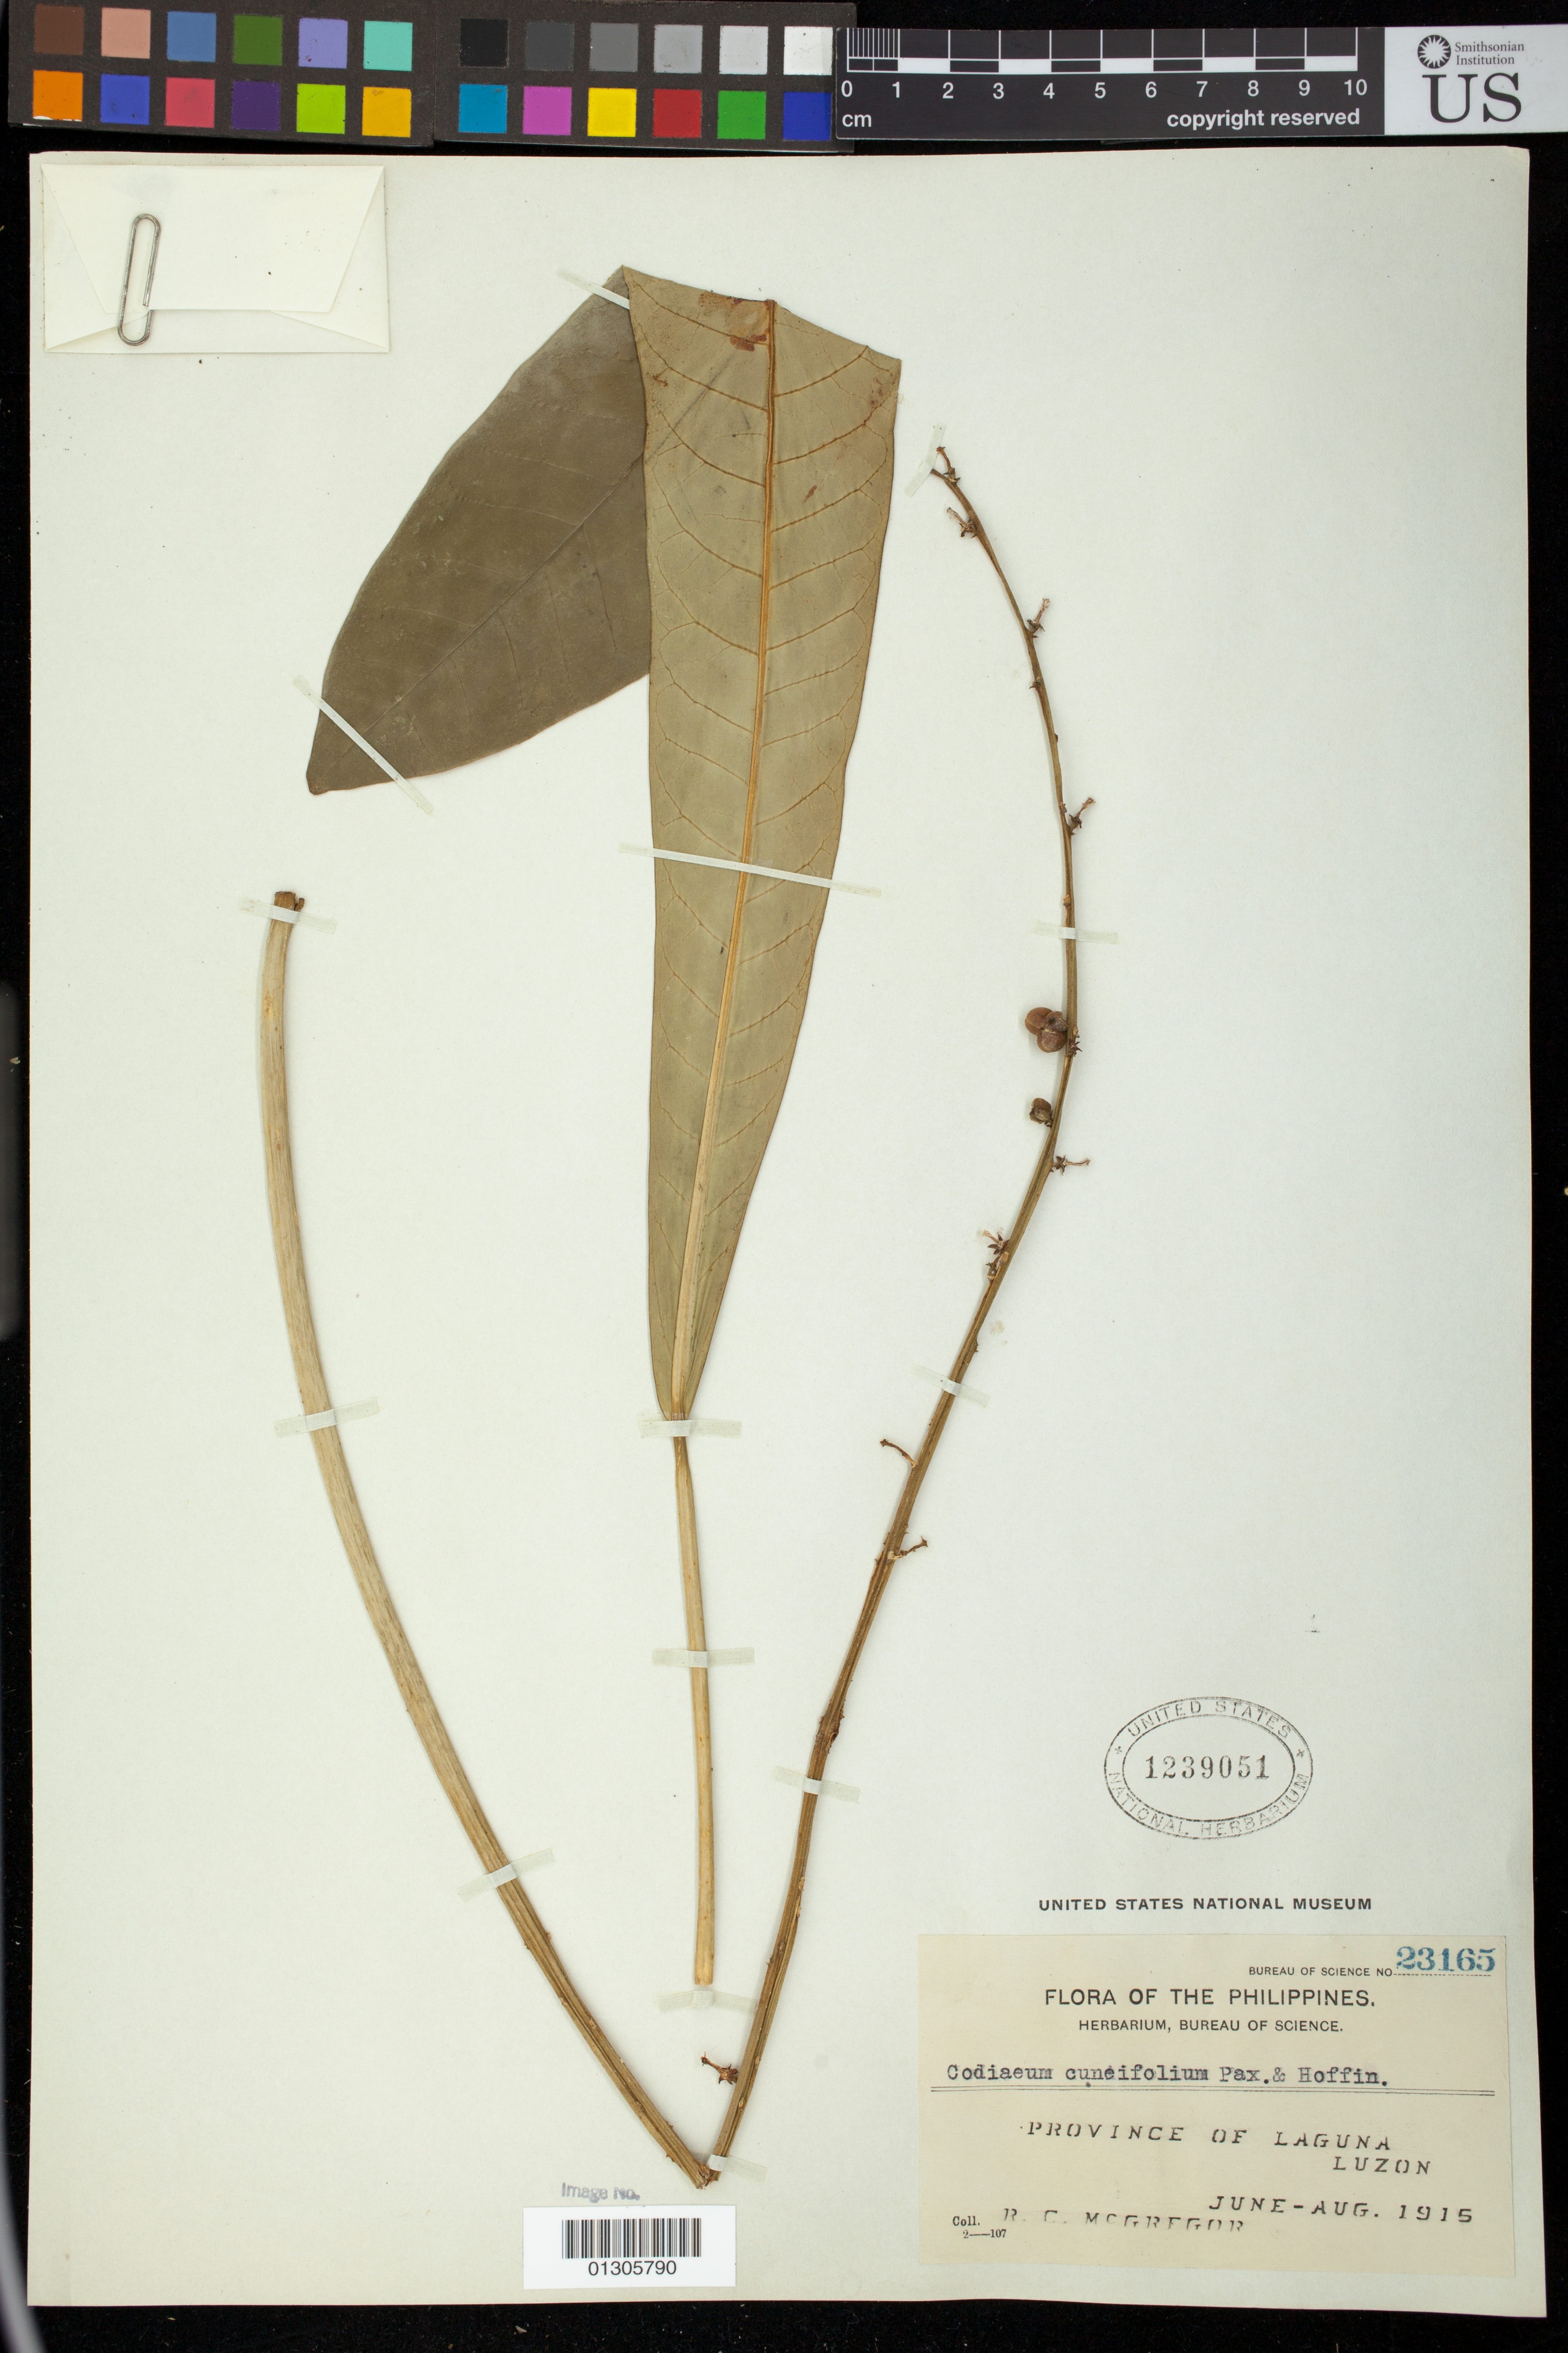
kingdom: Plantae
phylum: Tracheophyta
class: Magnoliopsida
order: Malpighiales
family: Euphorbiaceae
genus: Codiaeum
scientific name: Codiaeum luzonicum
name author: Merr.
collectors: R. C. McGregor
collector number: Bur. Sci. 23165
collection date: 1915-06/1915-08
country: Philippines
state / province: Calabarzon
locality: Province of Laguna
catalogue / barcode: US 1239051